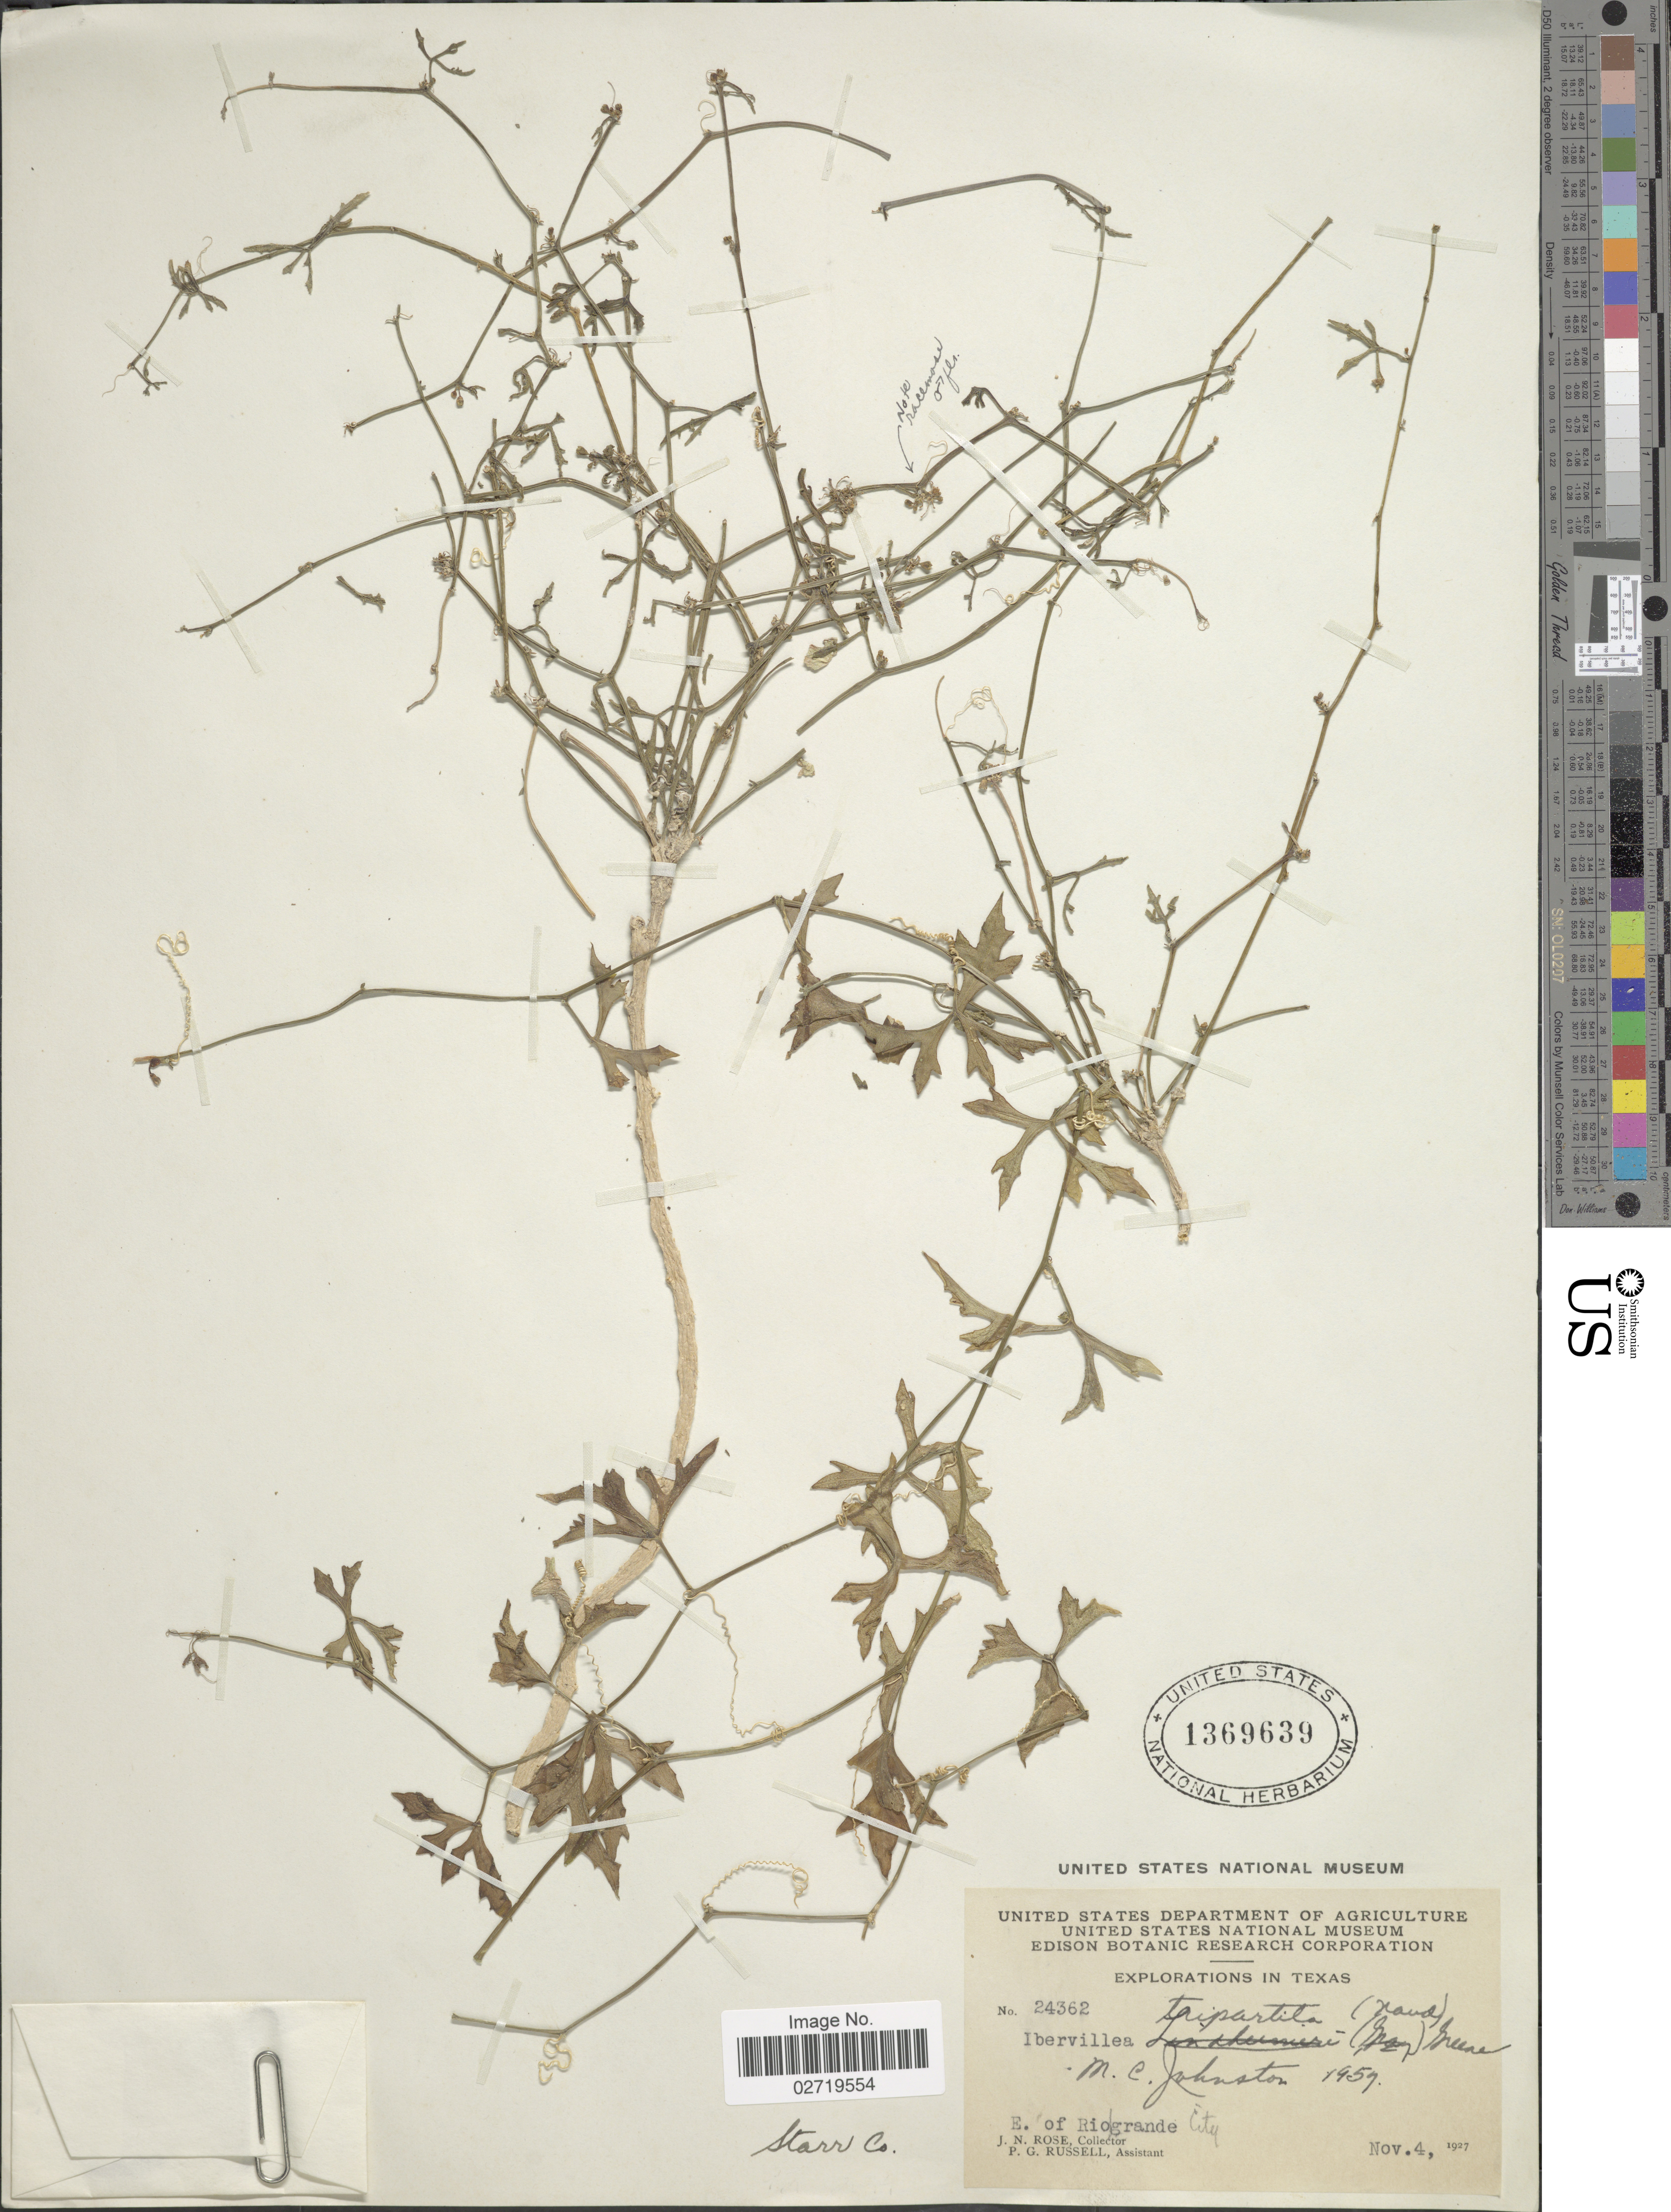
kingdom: Plantae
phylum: Tracheophyta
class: Magnoliopsida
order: Cucurbitales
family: Cucurbitaceae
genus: Ibervillea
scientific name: Ibervillea tripartita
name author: (Naudin) Greene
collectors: J. N. Rose & P. G. Russell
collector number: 24362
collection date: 1927-11-04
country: United States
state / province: Texas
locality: E of Rio Grande City, Starr Co.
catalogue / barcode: US 1369639